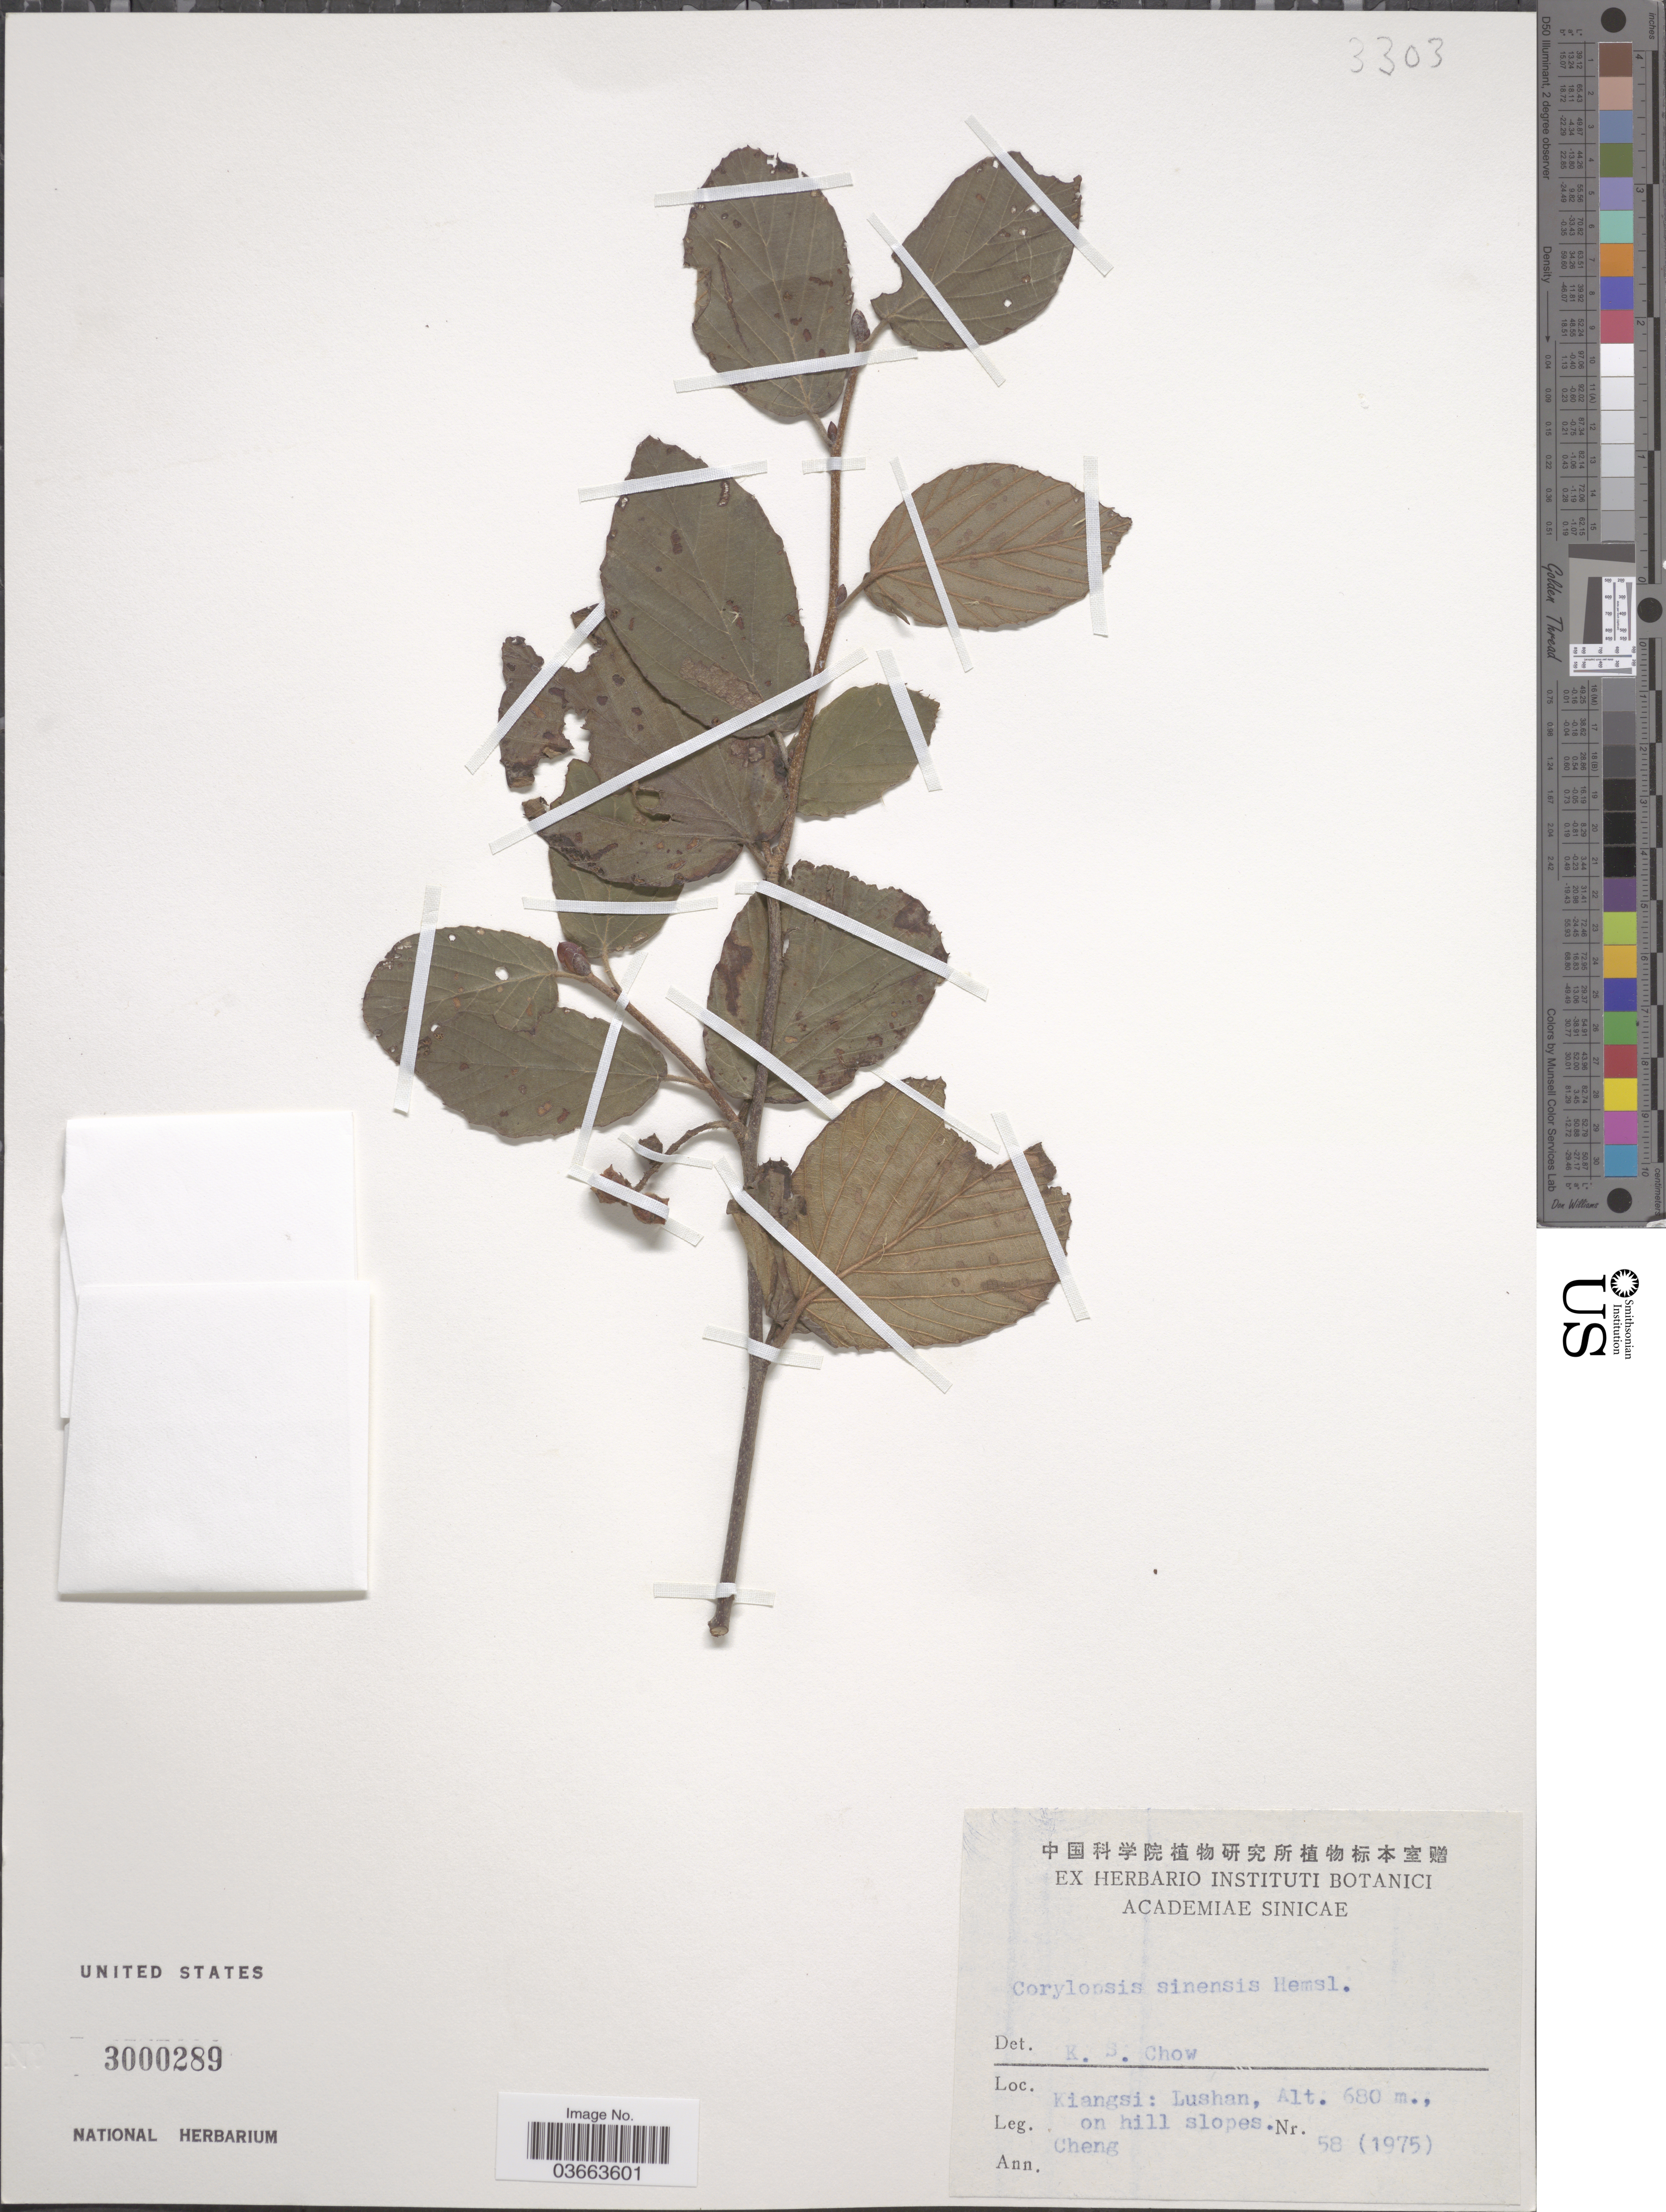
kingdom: Plantae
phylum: Tracheophyta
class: Magnoliopsida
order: Saxifragales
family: Hamamelidaceae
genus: Corylopsis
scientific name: Corylopsis sinensis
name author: Hemsl.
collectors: -. Cheng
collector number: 58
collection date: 1975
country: China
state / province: Jiangxi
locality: Kiangsi: Lushan.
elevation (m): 680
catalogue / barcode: US 3000289